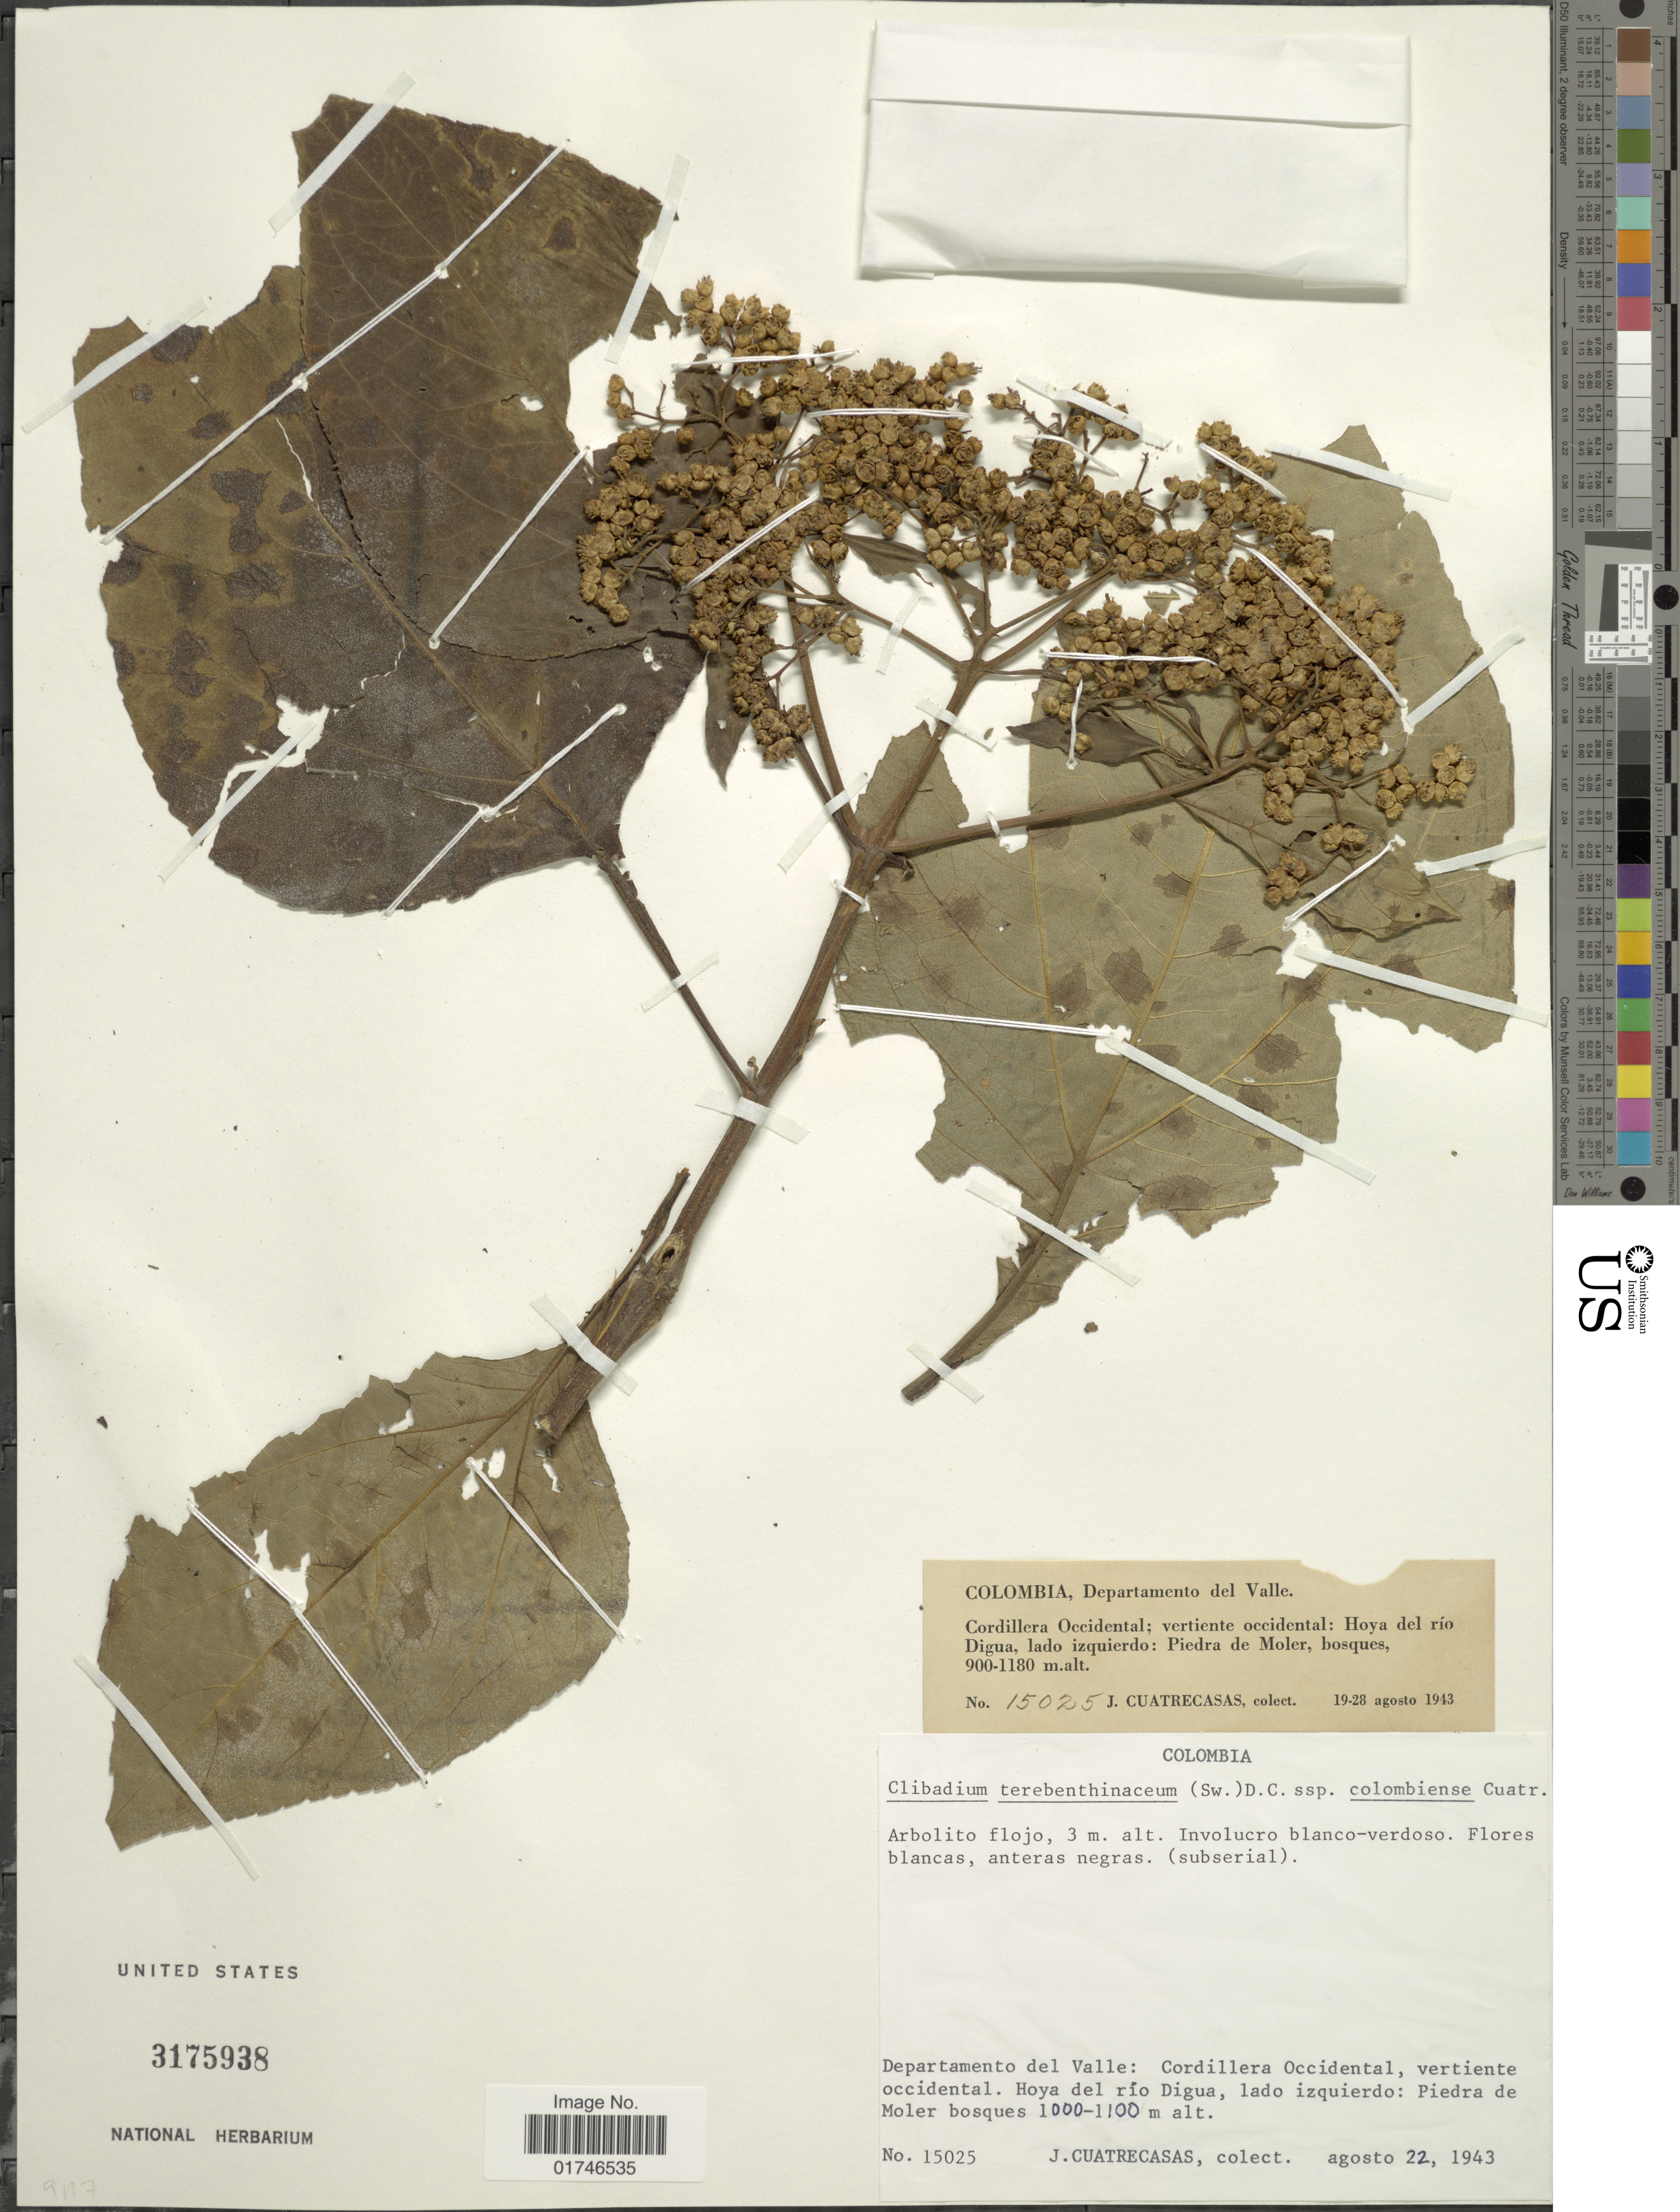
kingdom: Plantae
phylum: Tracheophyta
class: Magnoliopsida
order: Asterales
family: Asteraceae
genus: Clibadium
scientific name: Clibadium laxum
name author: S.F. Blake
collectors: J. Cuatrecasas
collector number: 15025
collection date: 1943-08-22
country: Colombia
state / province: Valle del Cauca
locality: Departamento del Valle: Cordillera Occidental, vertiente occidental. Hoya del rio Digua, lado izquierdo: Piedra de Moler bosques.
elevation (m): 1000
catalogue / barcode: US 3175938